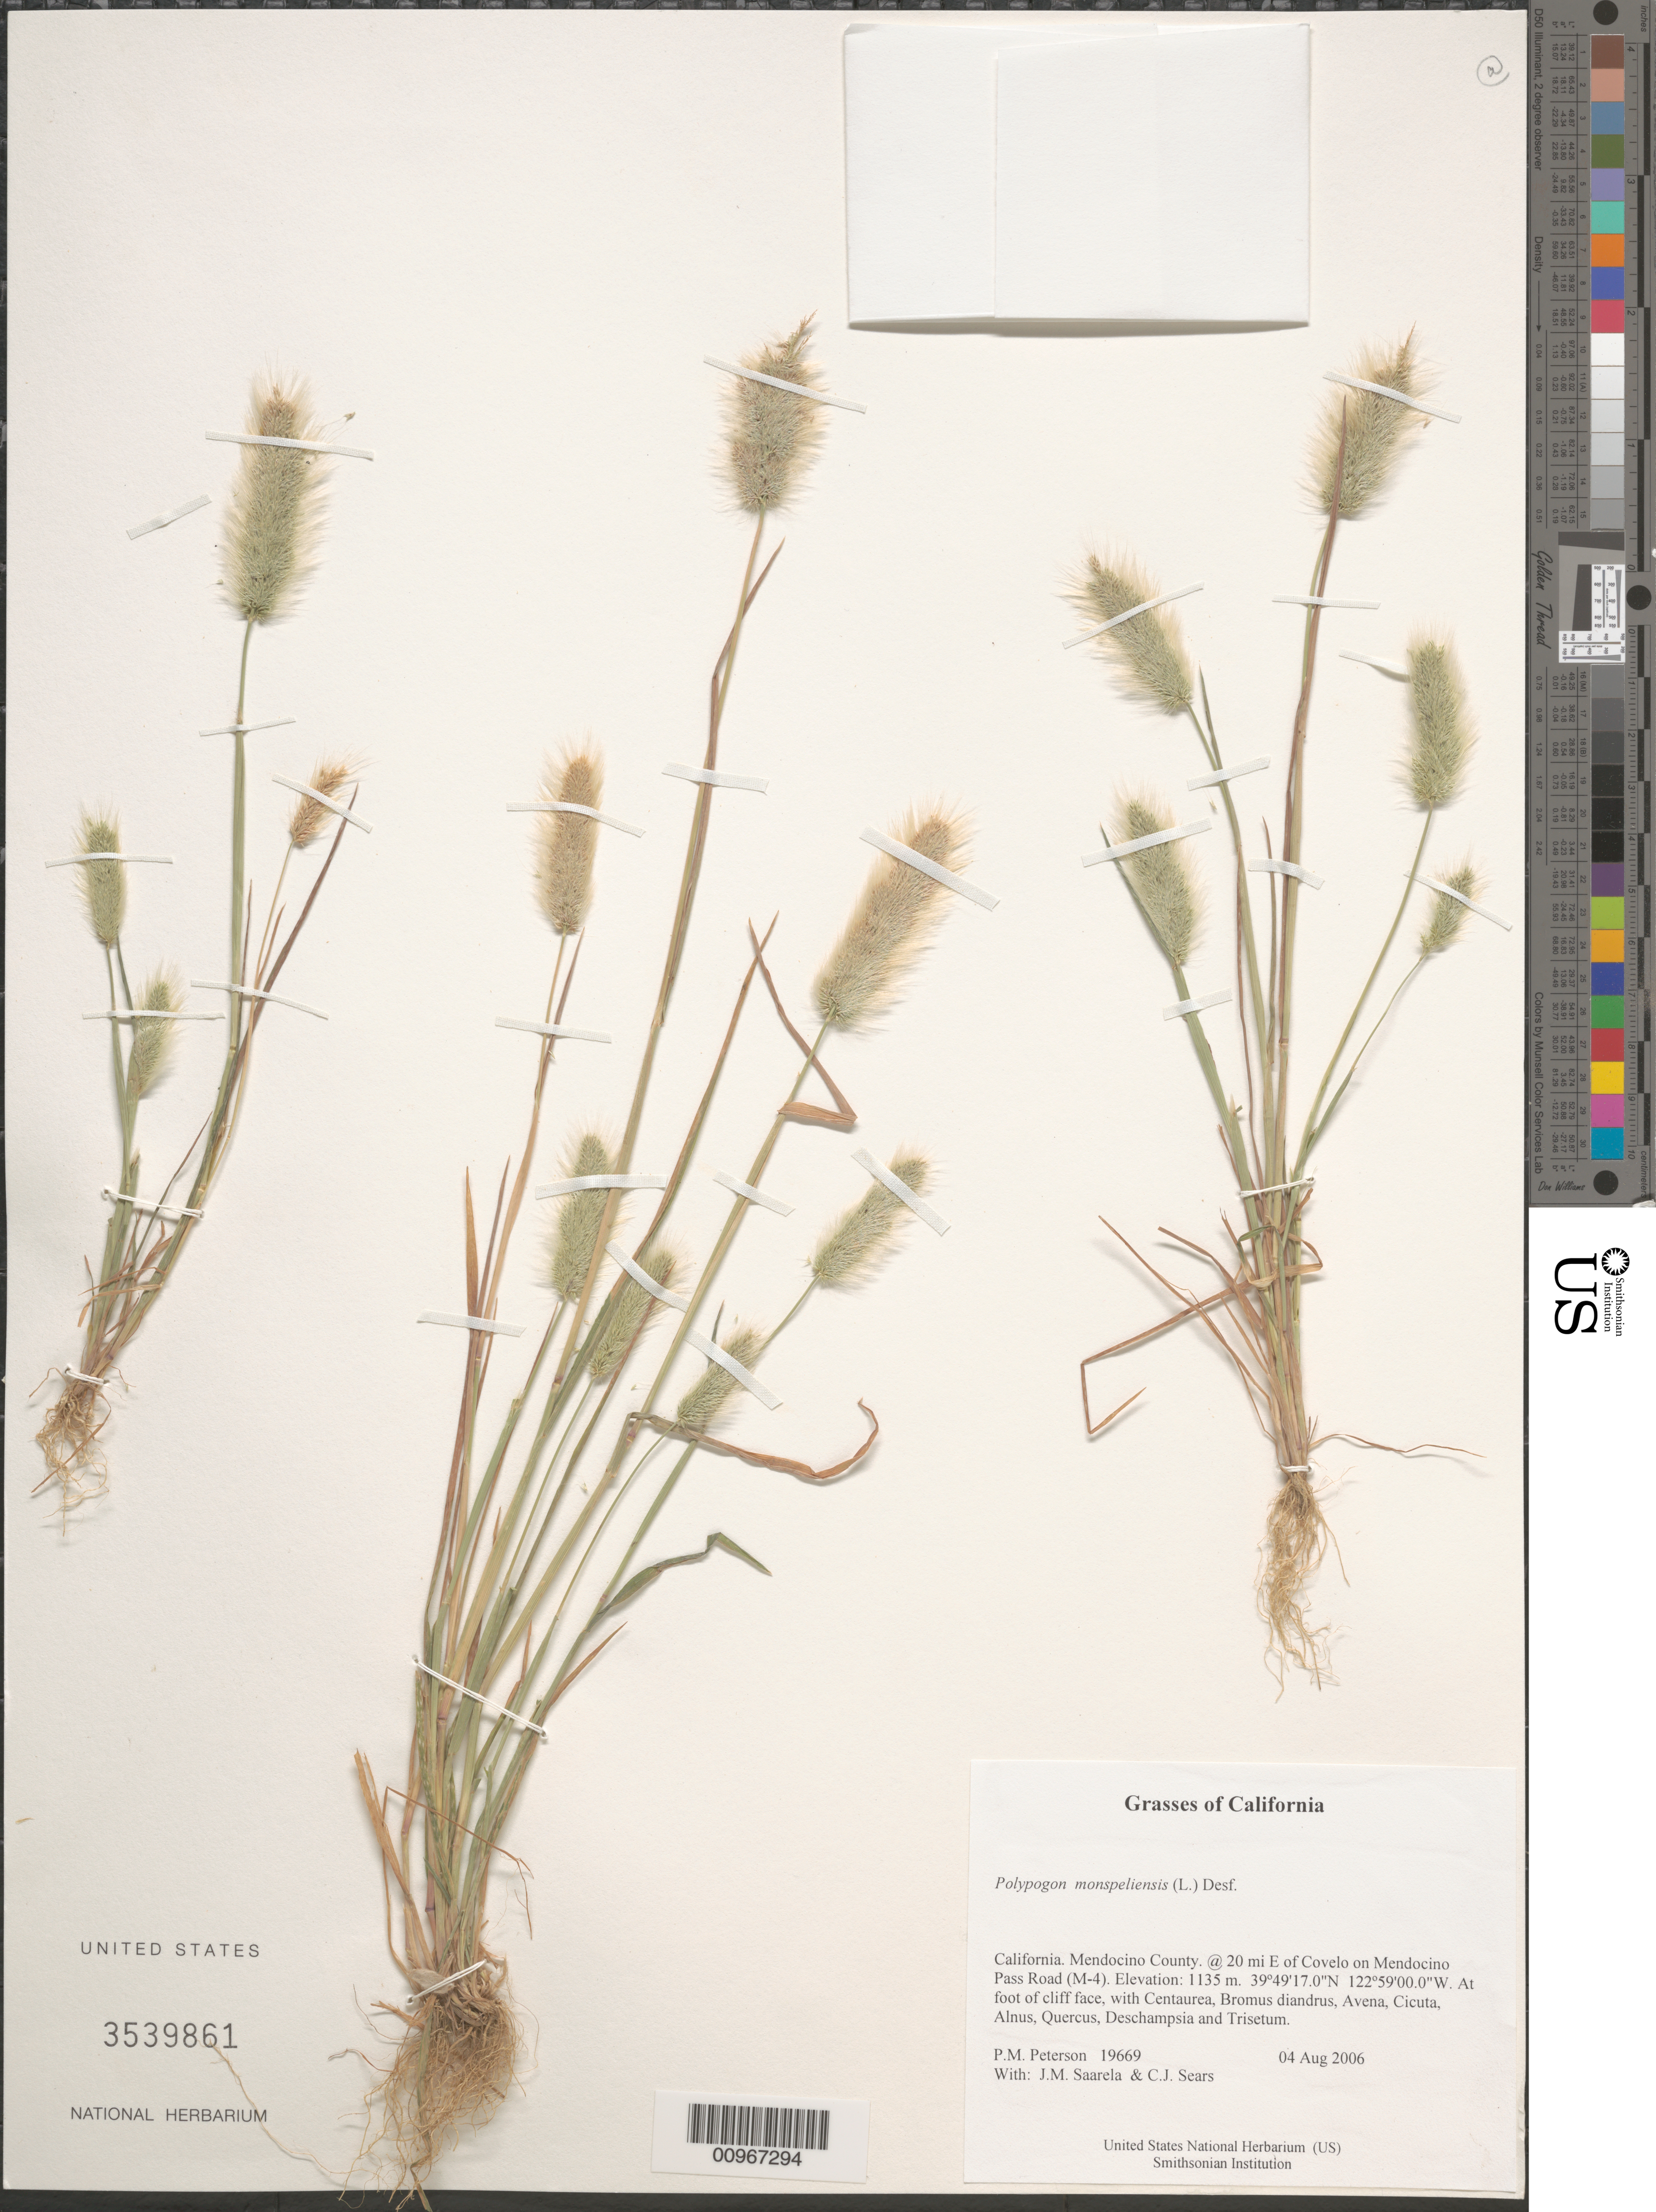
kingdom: Plantae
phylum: Tracheophyta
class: Liliopsida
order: Poales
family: Poaceae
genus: Polypogon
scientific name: Polypogon monspeliensis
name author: (L.) Desf.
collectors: P. M. Peterson, J. Saarela & C. Sears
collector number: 19669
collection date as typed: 04 Aug 2006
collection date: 2006-08-04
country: United States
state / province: California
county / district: Mendocino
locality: At 20 mi E of Covelo on Mendocino Pass Road (M-4).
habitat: At foot of cliff face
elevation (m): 1135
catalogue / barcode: US 3539861